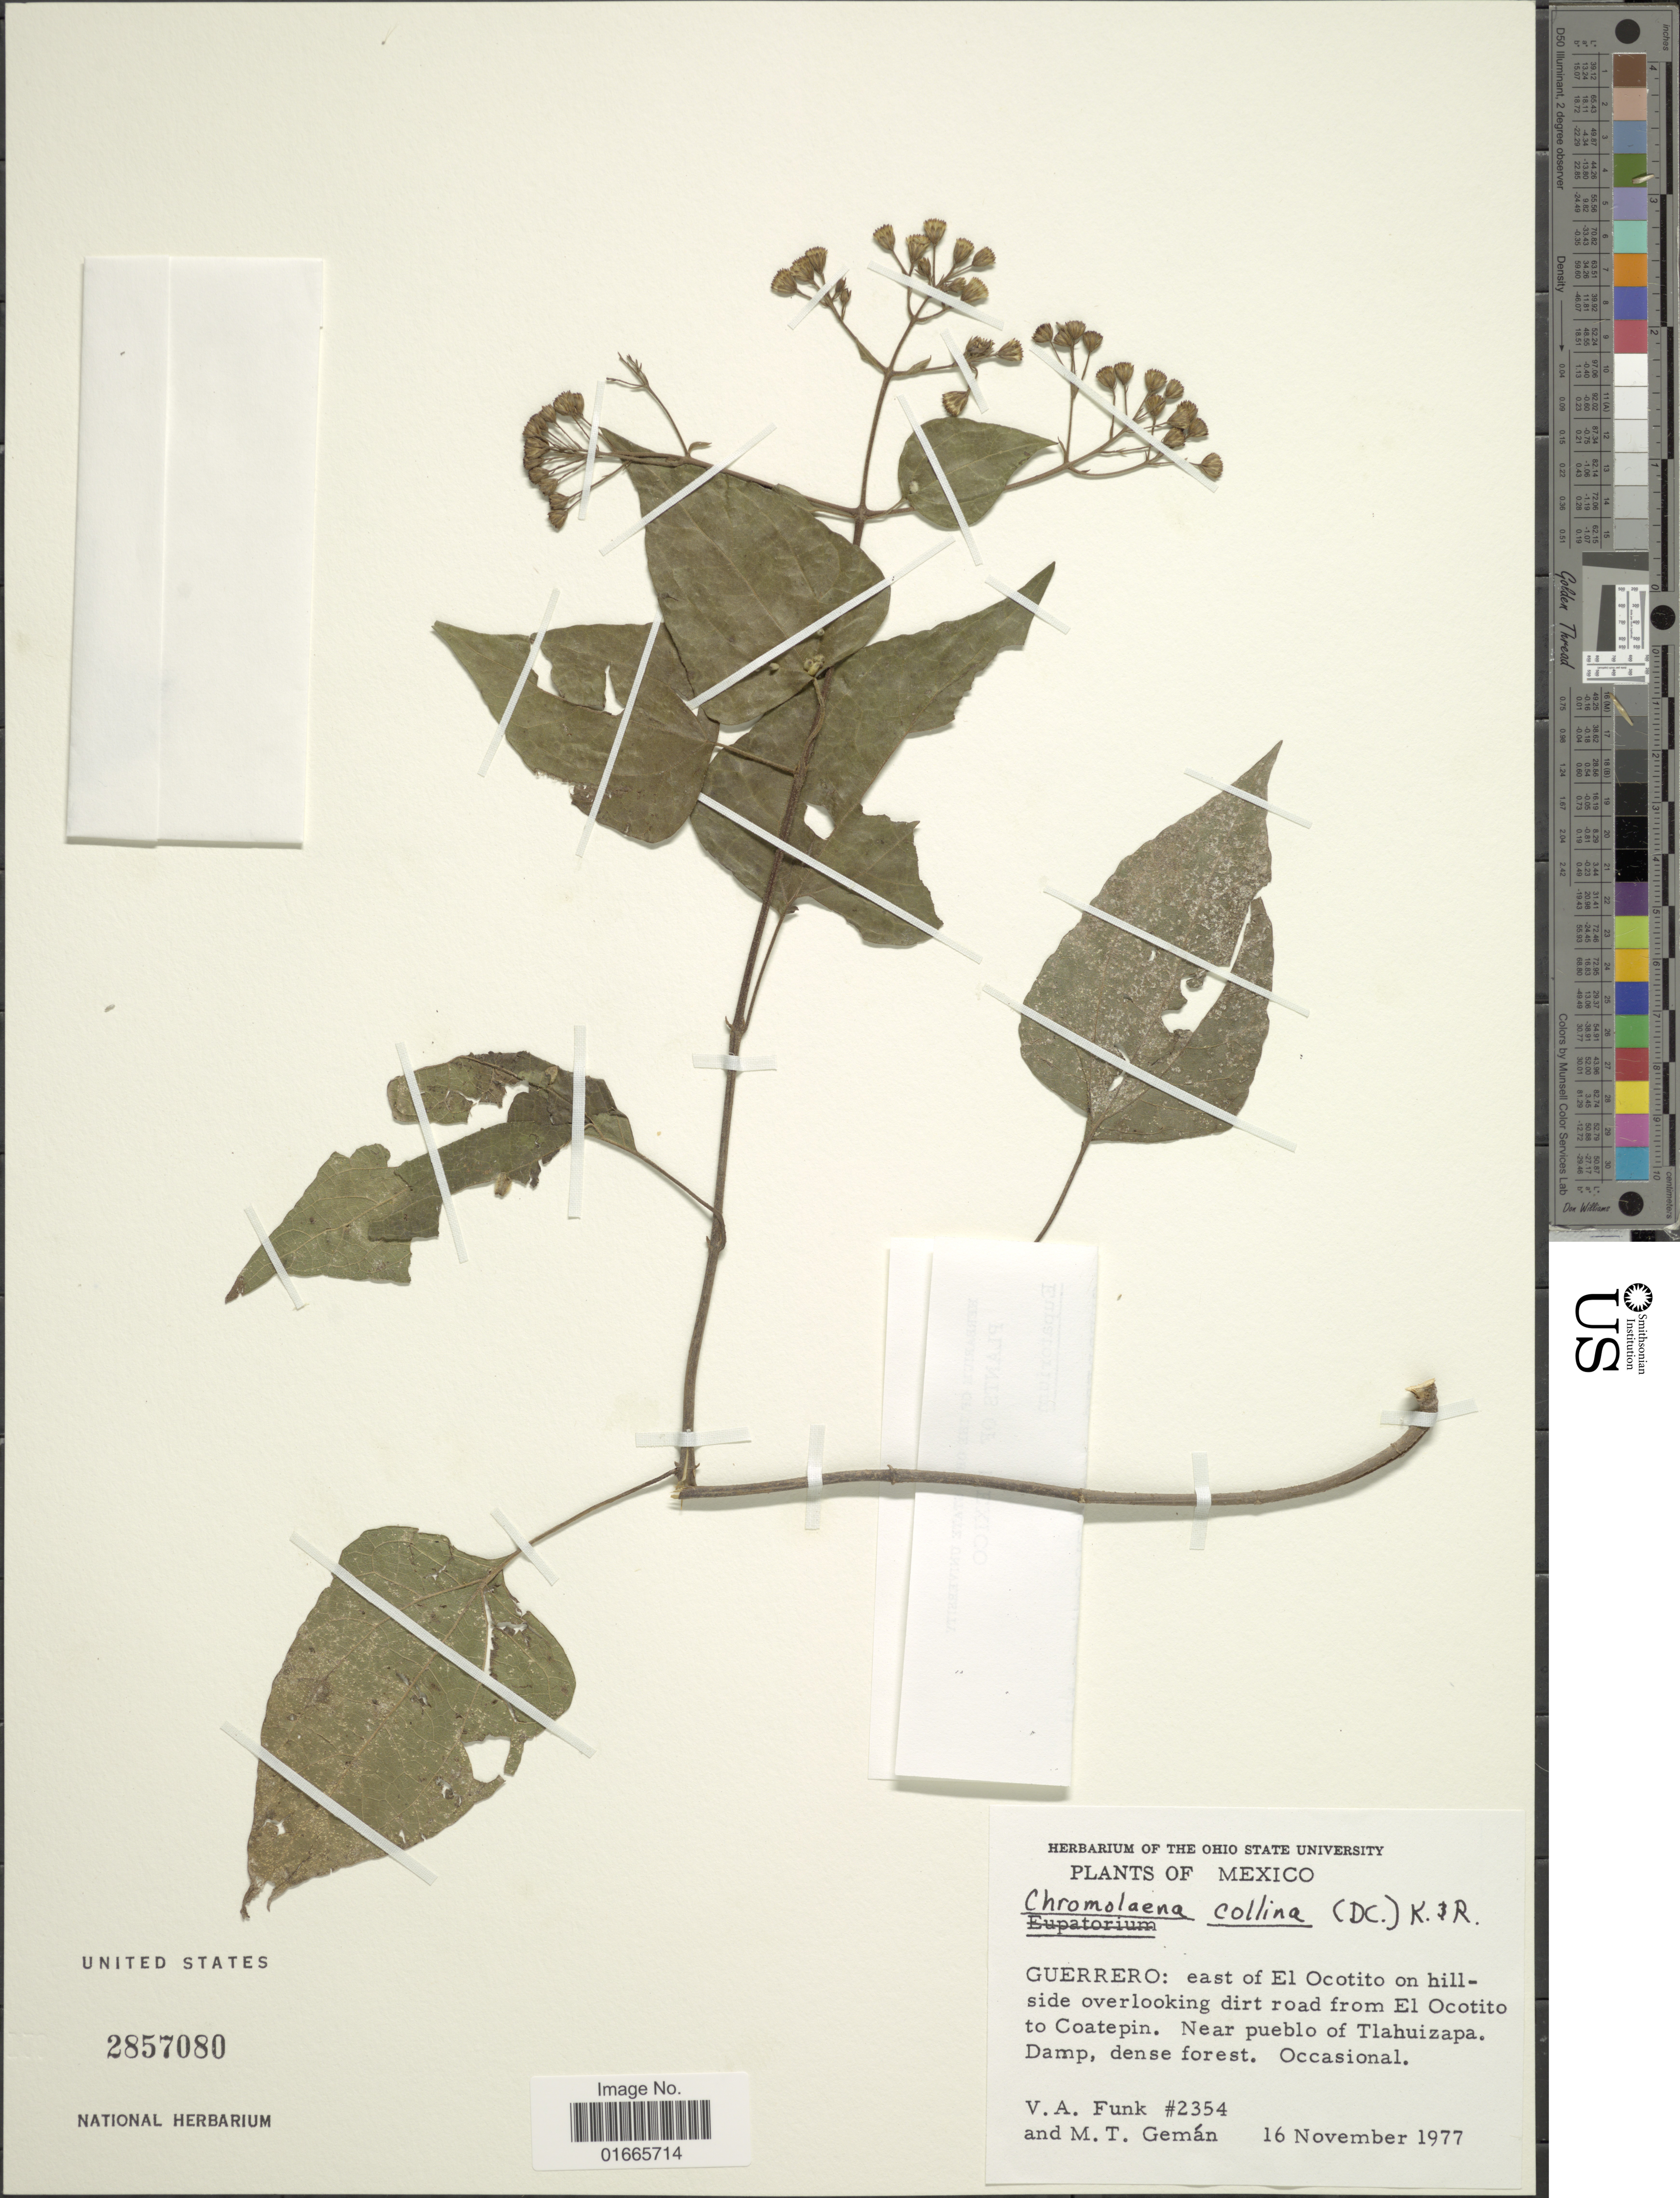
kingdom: Plantae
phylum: Tracheophyta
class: Magnoliopsida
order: Asterales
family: Asteraceae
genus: Chromolaena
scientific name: Chromolaena collina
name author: (DC.) R.M. King & H. Rob.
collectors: V. Funk & M. T. Germán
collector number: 2354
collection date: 1977-11-16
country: Mexico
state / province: Guerrero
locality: East of El Ocotito on hillside overlooking dirt road from El Ocotito to Coatepin. Near pueblo of Tlahuizapa.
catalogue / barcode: US 2857080